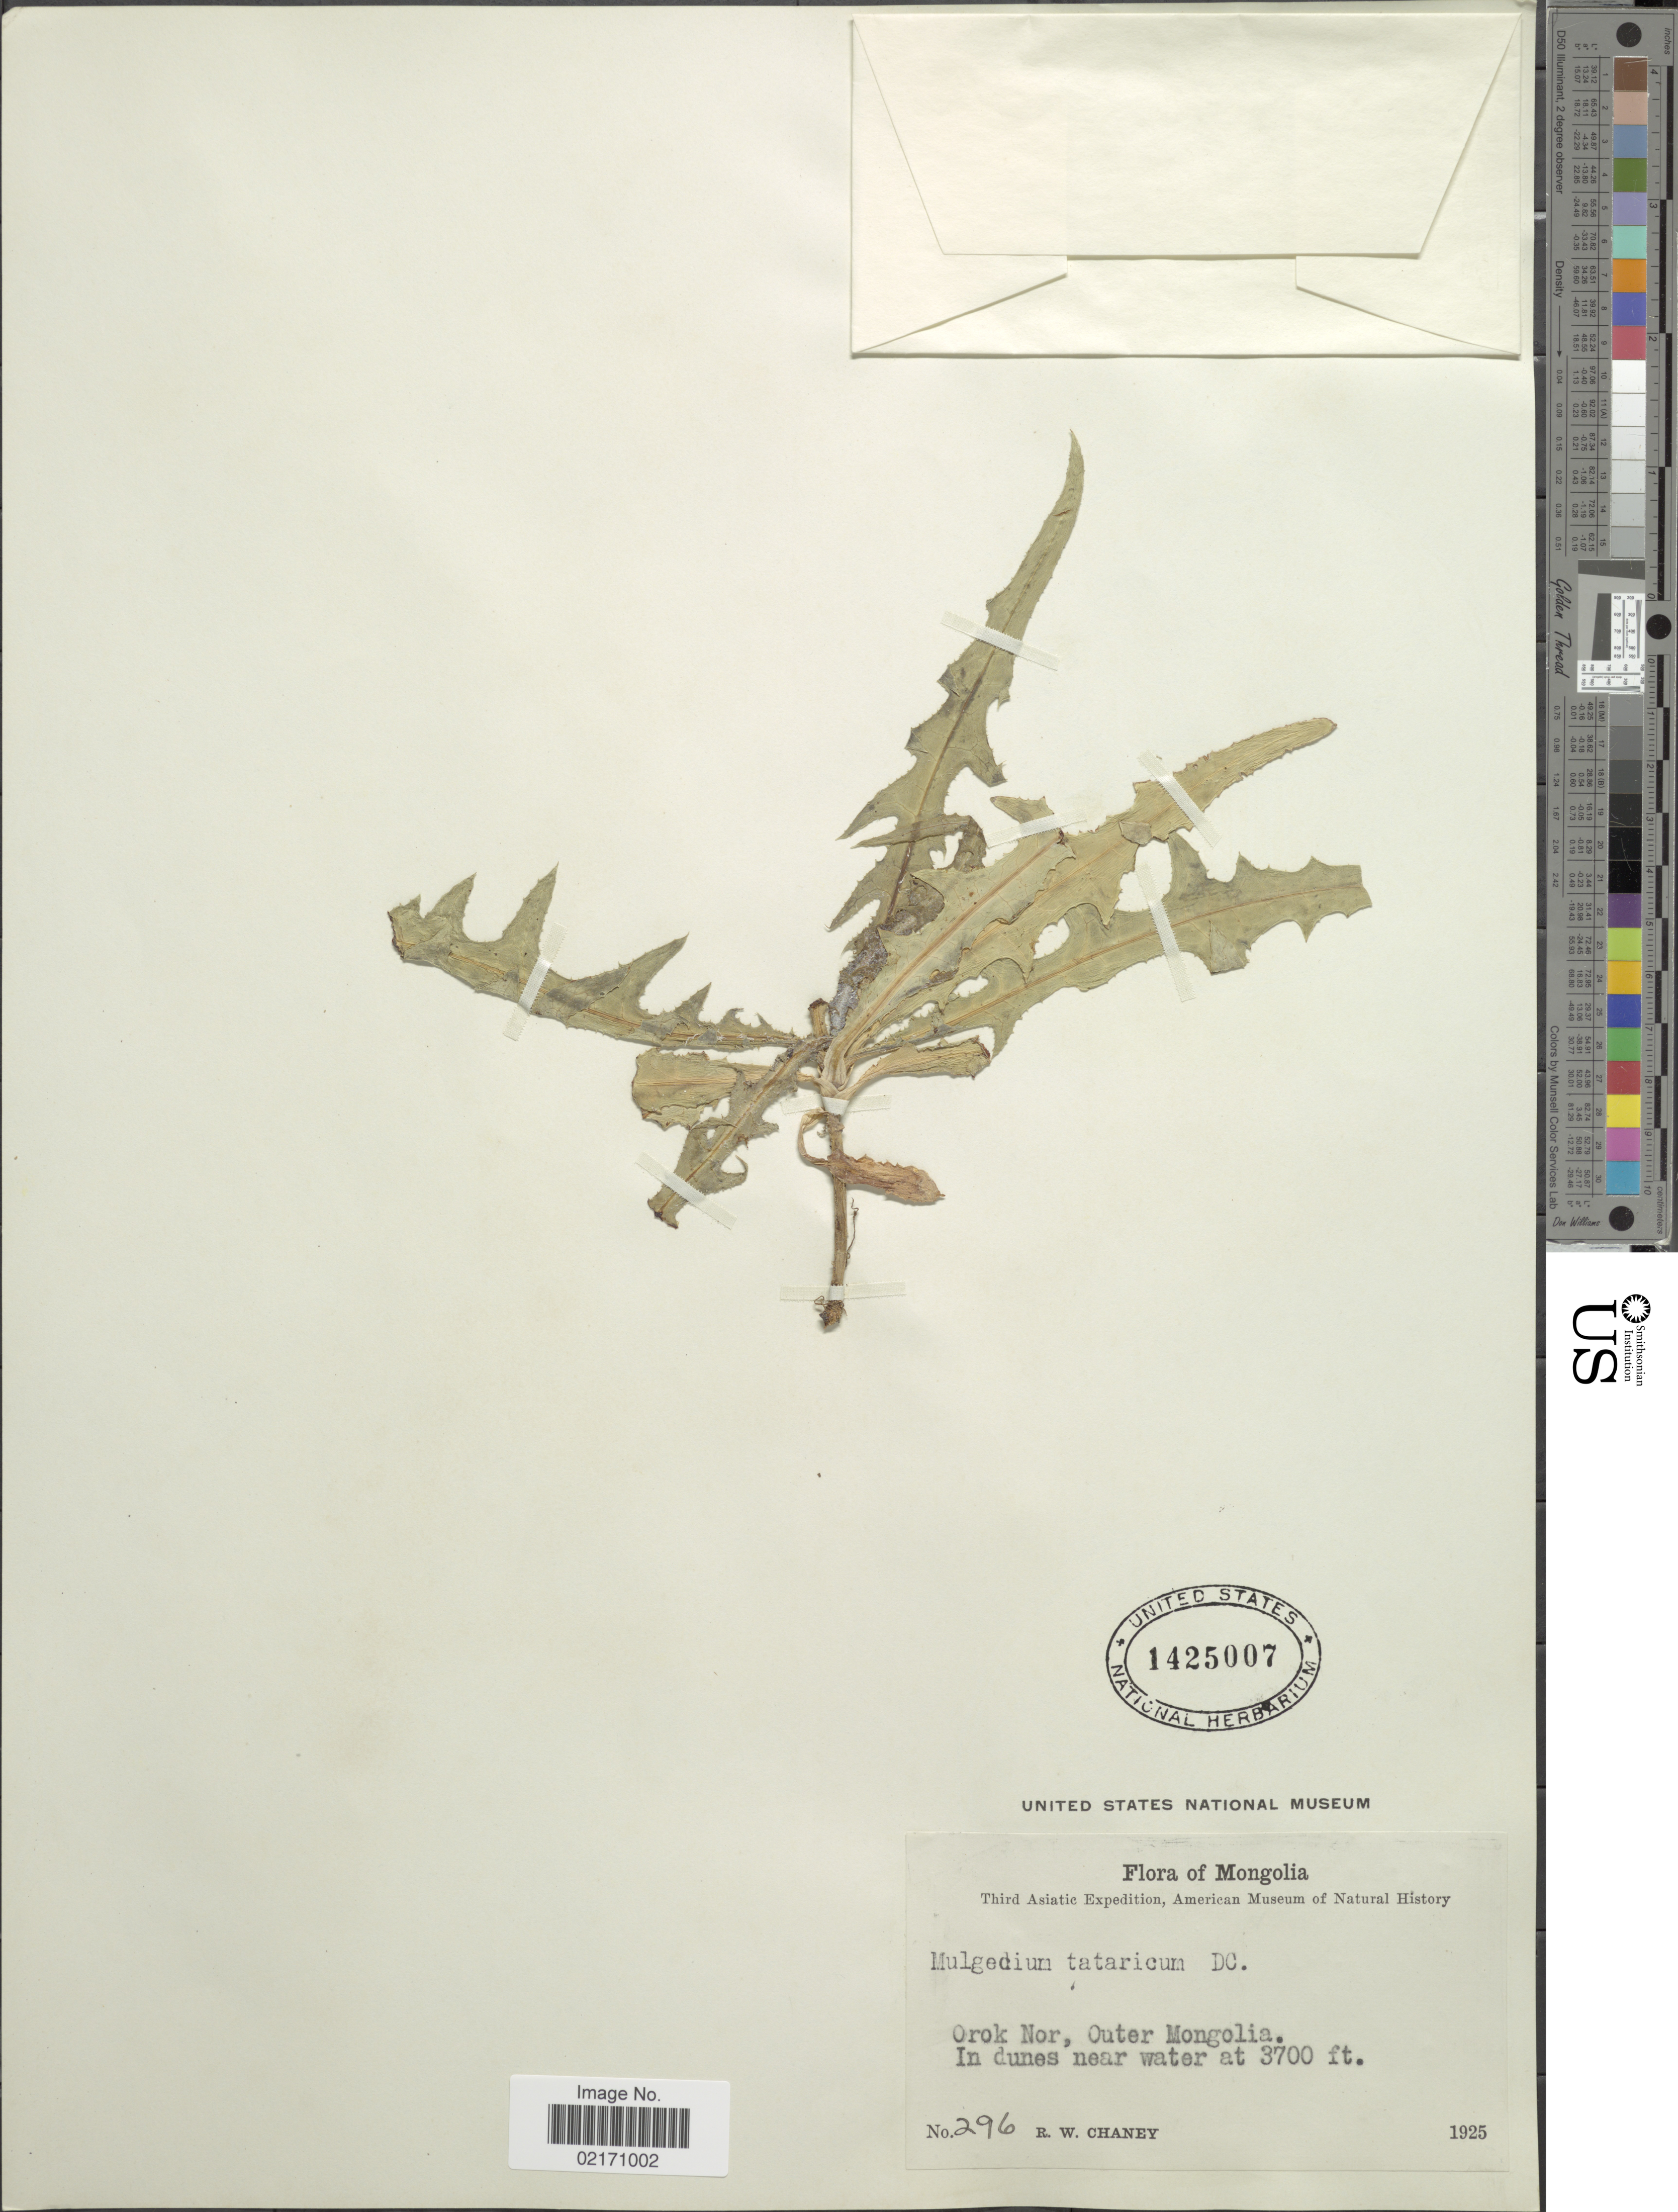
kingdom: Plantae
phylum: Tracheophyta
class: Magnoliopsida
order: Asterales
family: Asteraceae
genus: Mulgedium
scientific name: Mulgedium tataricum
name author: (L.) DC.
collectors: R. Chaney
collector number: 296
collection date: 1925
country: Mongolia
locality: Orok Nor, Outer Mongolia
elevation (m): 1128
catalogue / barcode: US 1425007